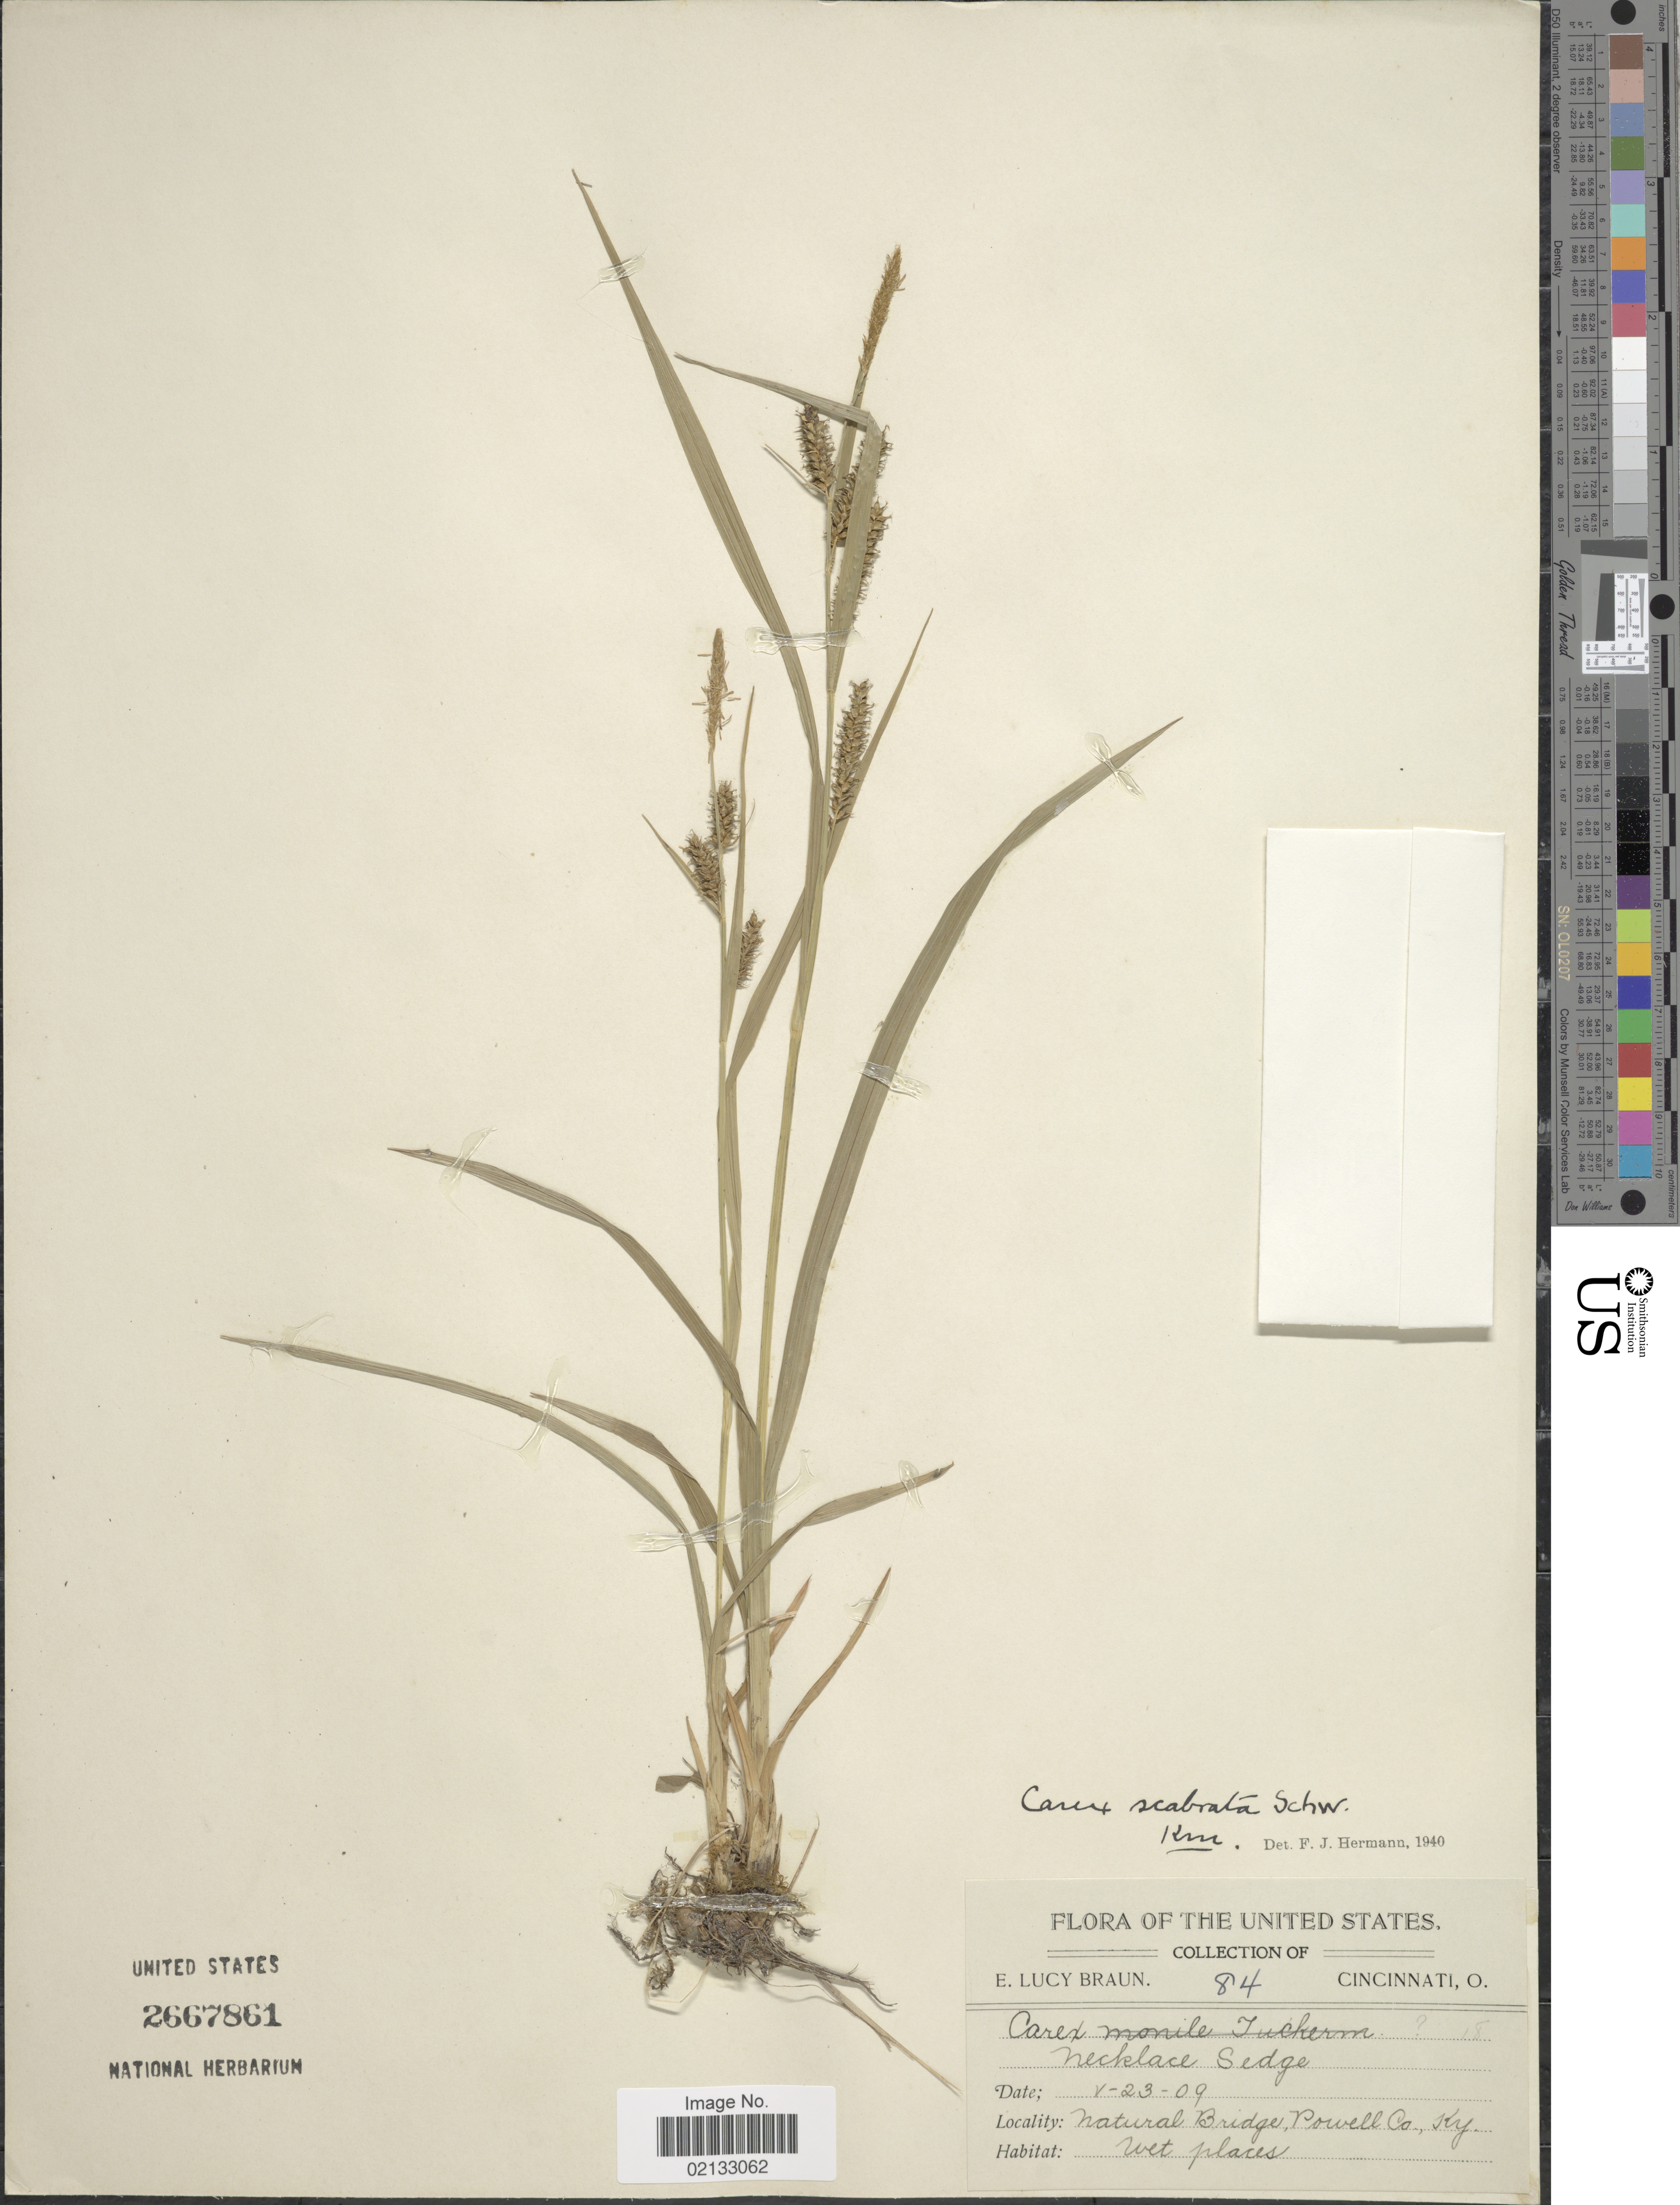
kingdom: Plantae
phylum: Tracheophyta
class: Liliopsida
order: Poales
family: Cyperaceae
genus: Carex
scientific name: Carex scabrata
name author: Schwein.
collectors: E. L. Braun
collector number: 84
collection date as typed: Transcribed d/m/y: 23/5/9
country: United States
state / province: Kentucky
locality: Natural Bridge, Powell Co., Ky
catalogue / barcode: US 2667861